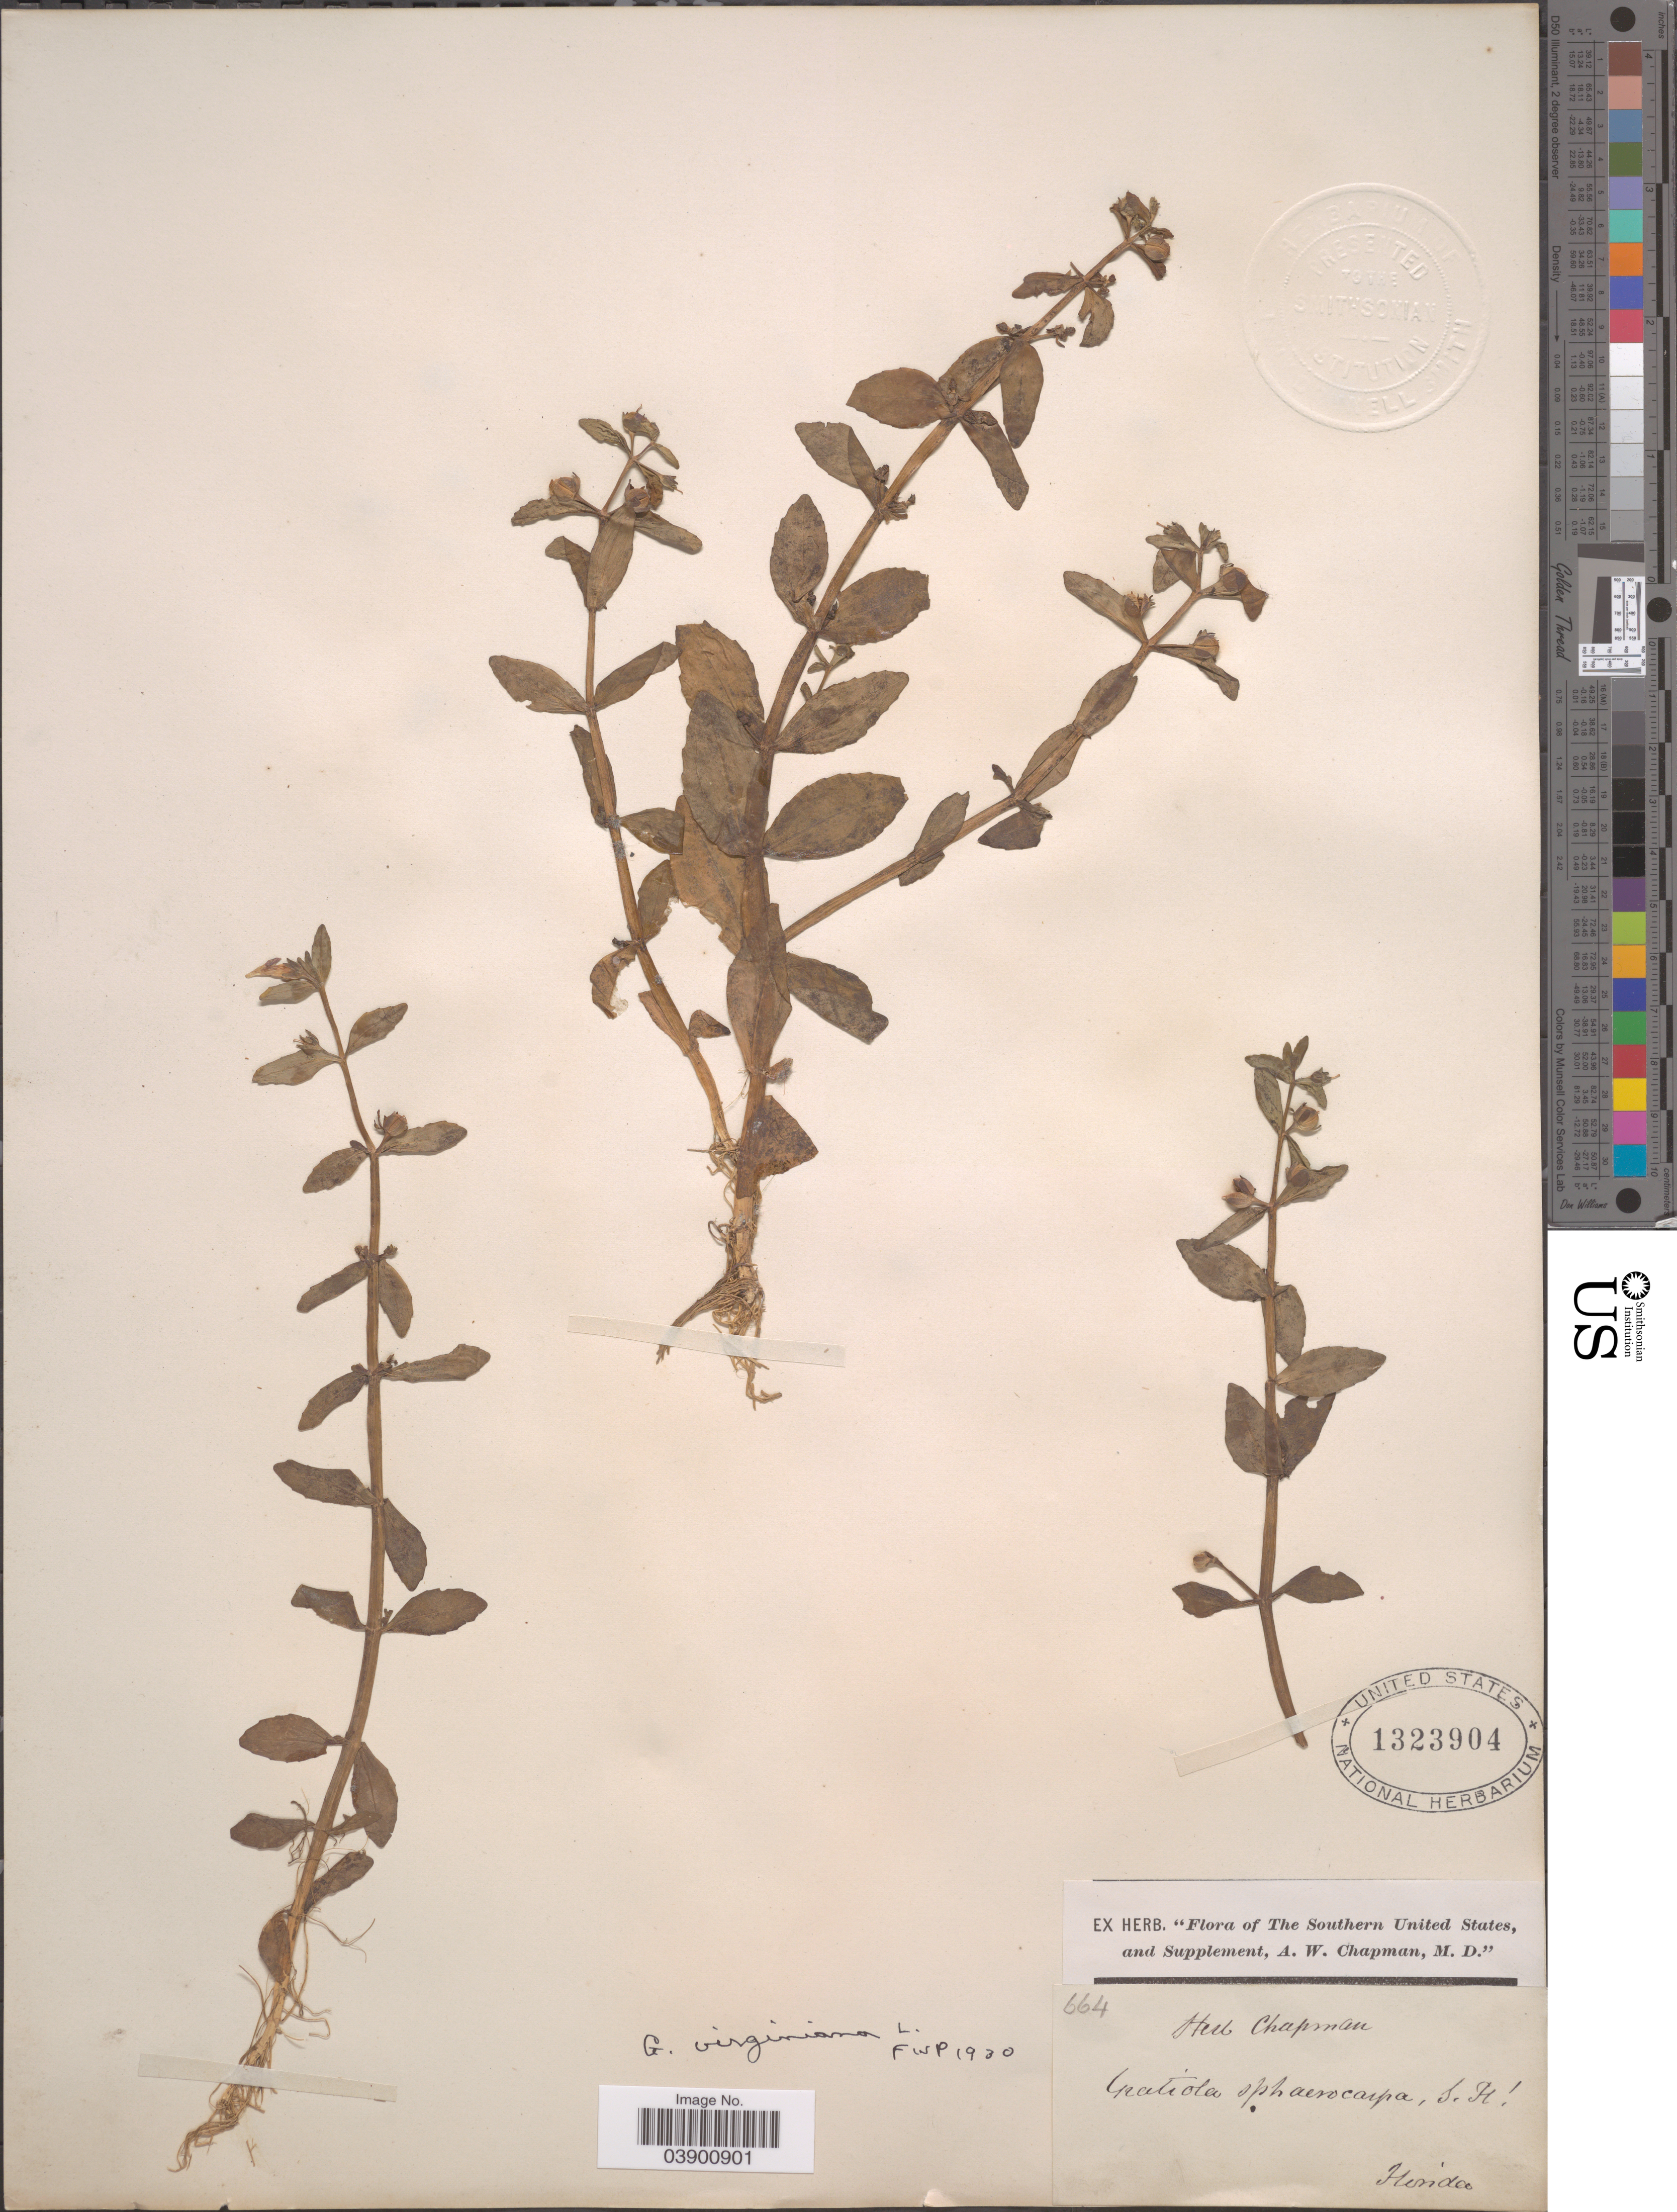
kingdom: Plantae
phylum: Tracheophyta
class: Magnoliopsida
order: Lamiales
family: Plantaginaceae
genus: Gratiola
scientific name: Gratiola virginiana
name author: L.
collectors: ex herb. A.W. Chapman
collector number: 664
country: United States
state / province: Florida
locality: The Southern United States.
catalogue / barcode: US 1323904